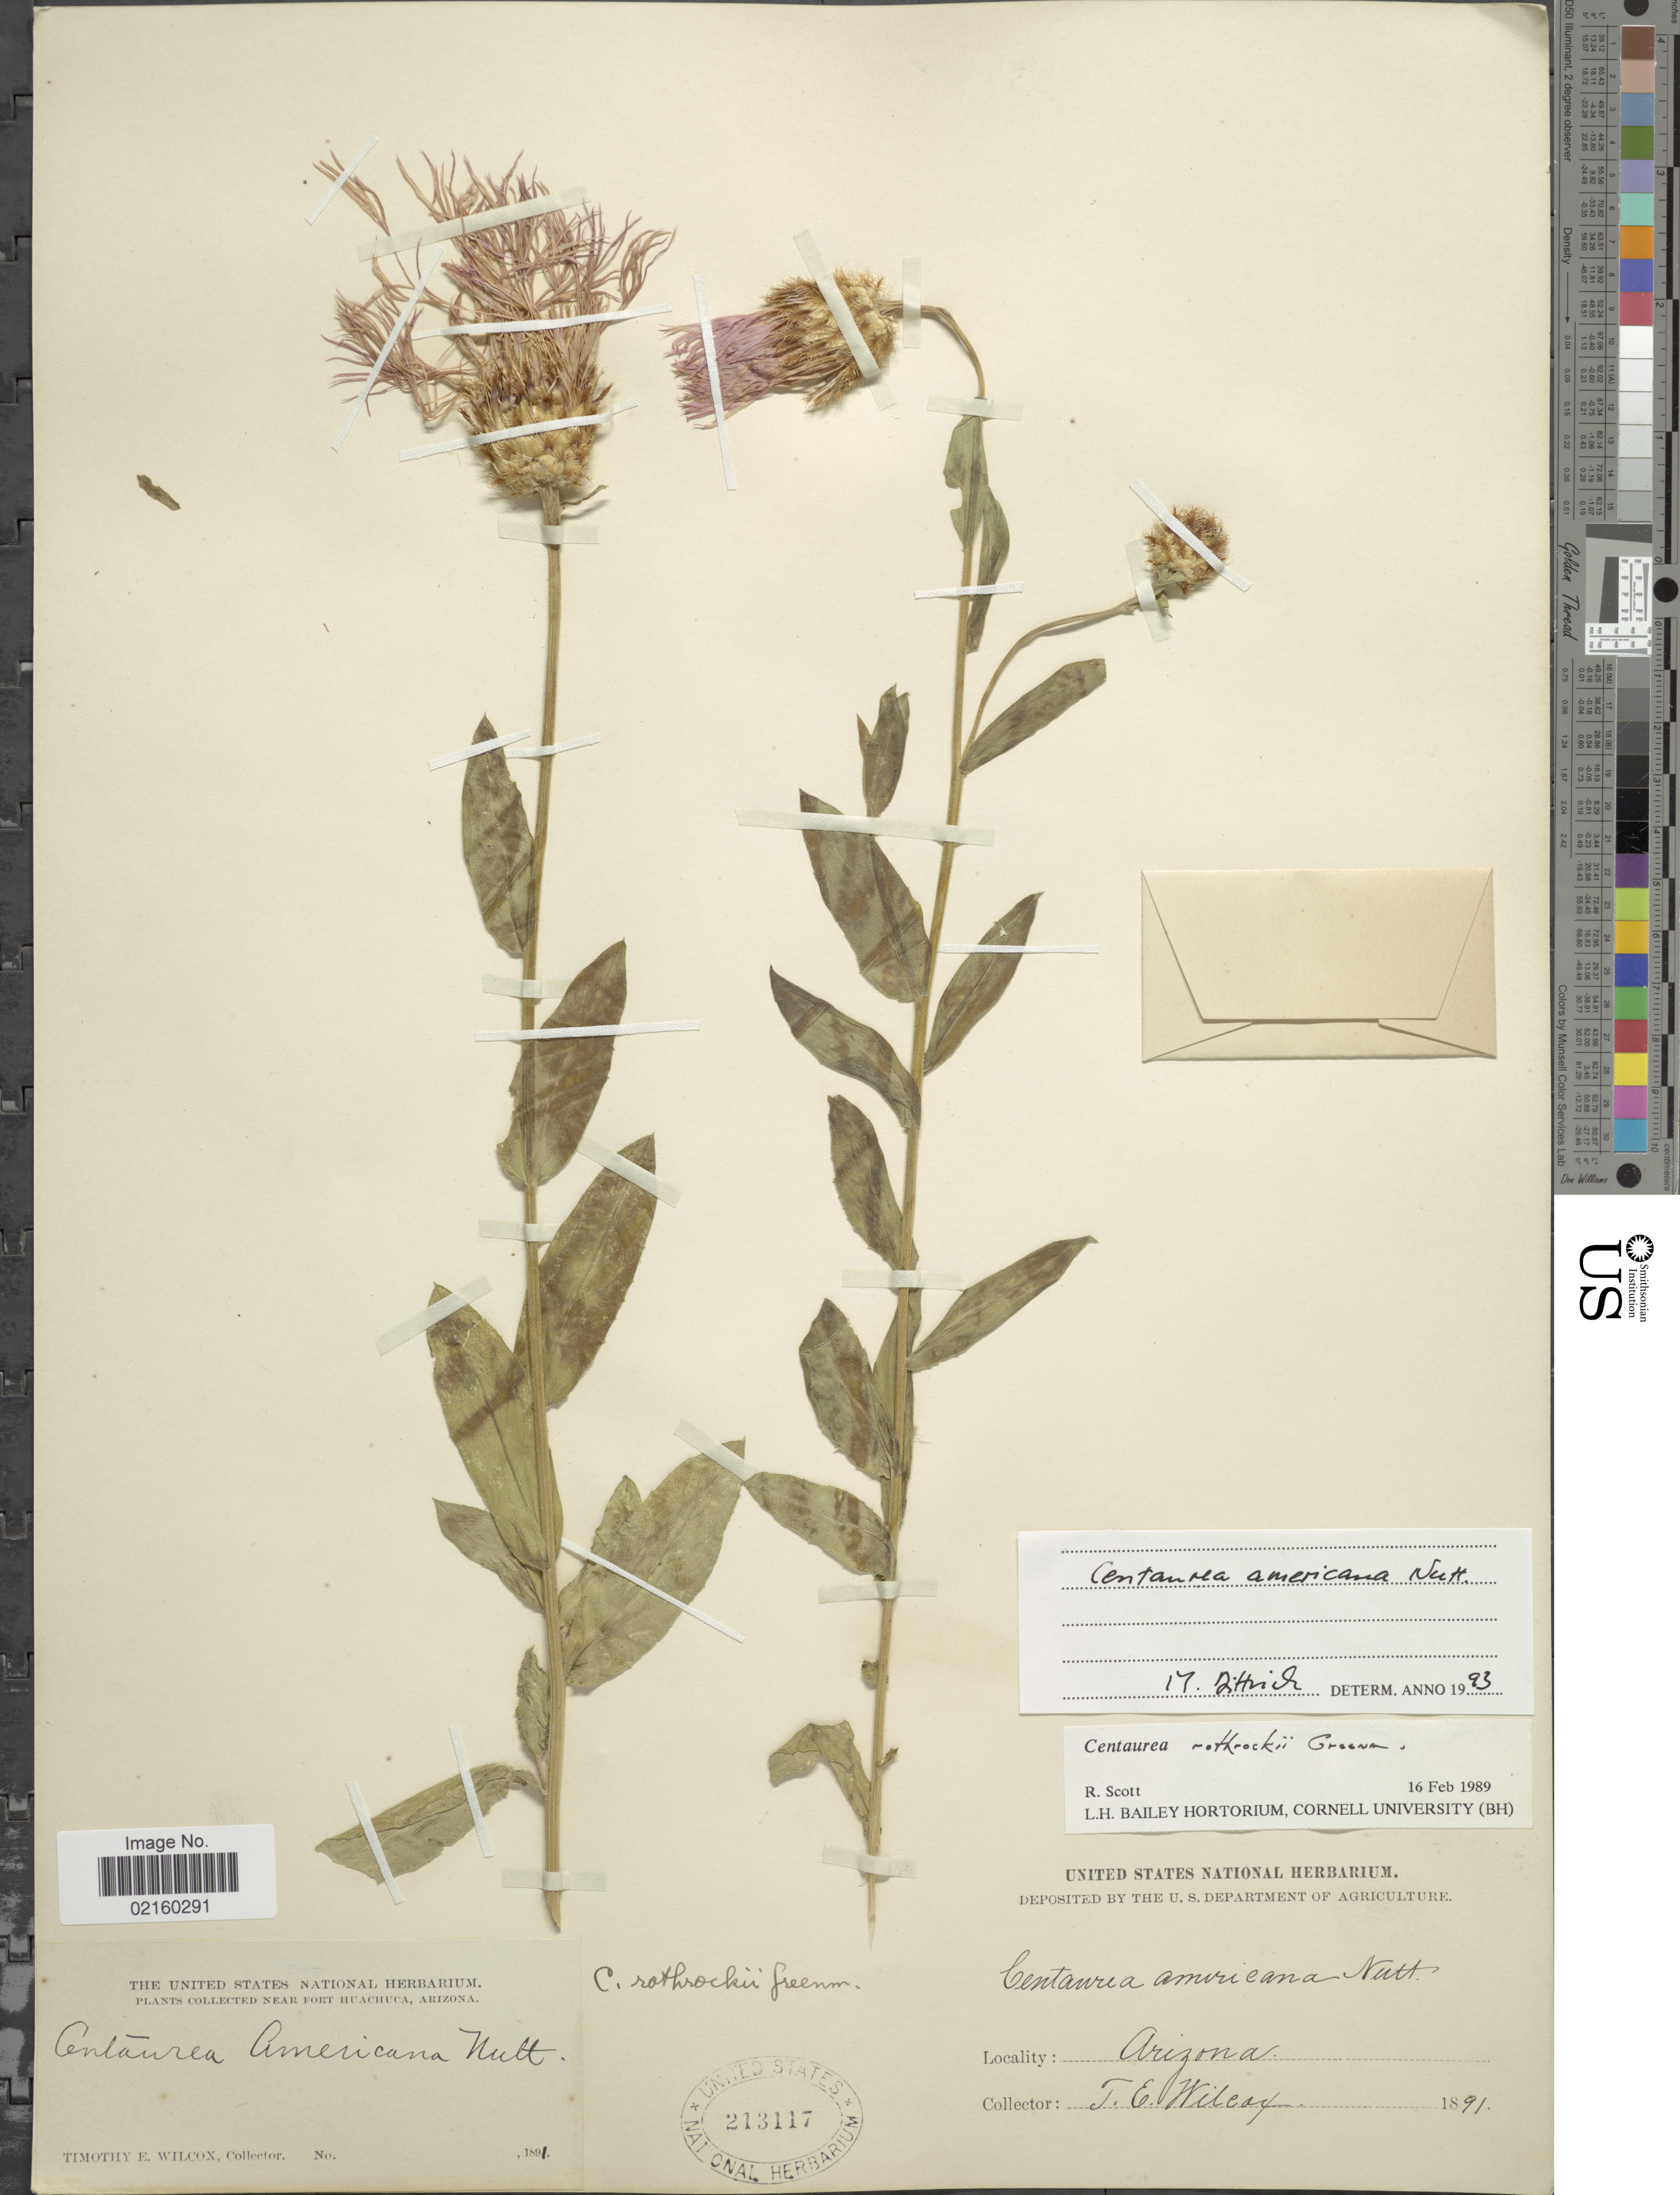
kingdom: Plantae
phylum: Tracheophyta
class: Magnoliopsida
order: Asterales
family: Asteraceae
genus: Plectocephalus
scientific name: Plectocephalus americanus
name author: (Nutt.) D. Don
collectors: T. E. Wilcox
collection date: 1891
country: United States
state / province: Arizona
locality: Near Fort Huachuca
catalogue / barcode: US 213117